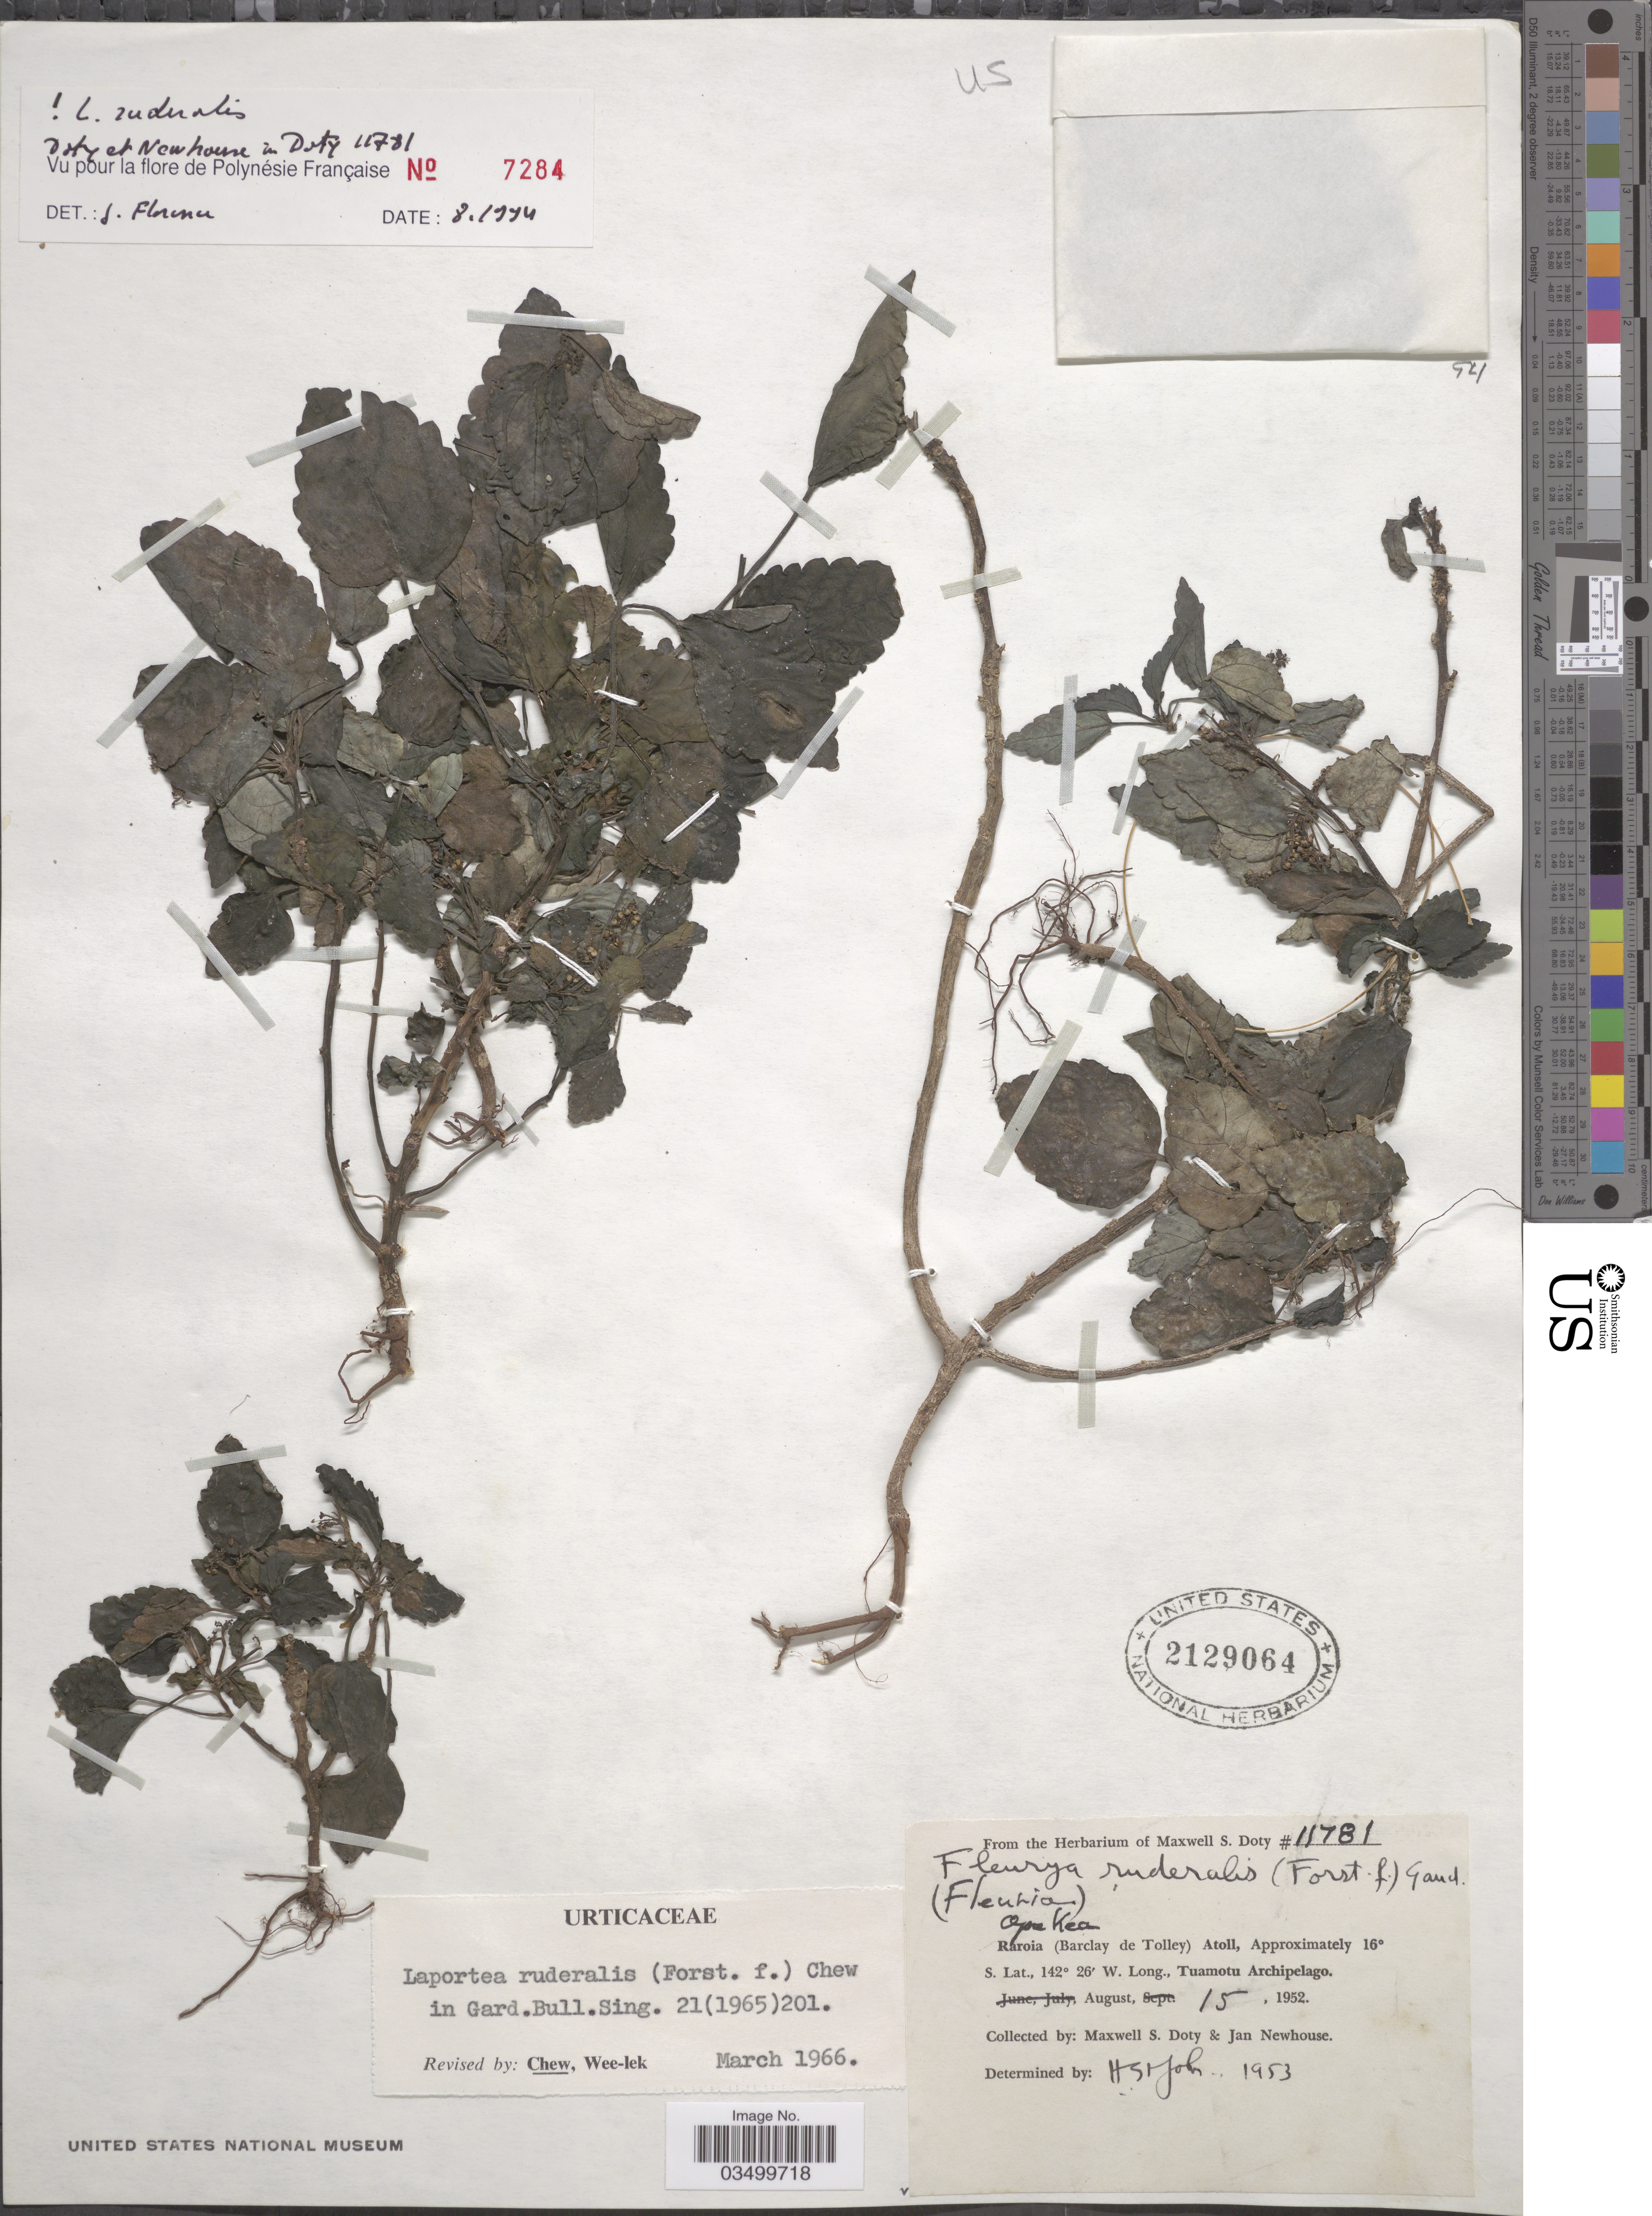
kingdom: Plantae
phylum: Tracheophyta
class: Magnoliopsida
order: Rosales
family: Urticaceae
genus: Laportea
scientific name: Laportea ruderalis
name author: (G. Forst.) Chew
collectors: M. S. Doty & J. Newhouse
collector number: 11781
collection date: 1952-08-15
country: French Polynesia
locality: Raroia (Barclay de Tolley) Atoll, Tuamotu Archipelago.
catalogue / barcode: US 2129064